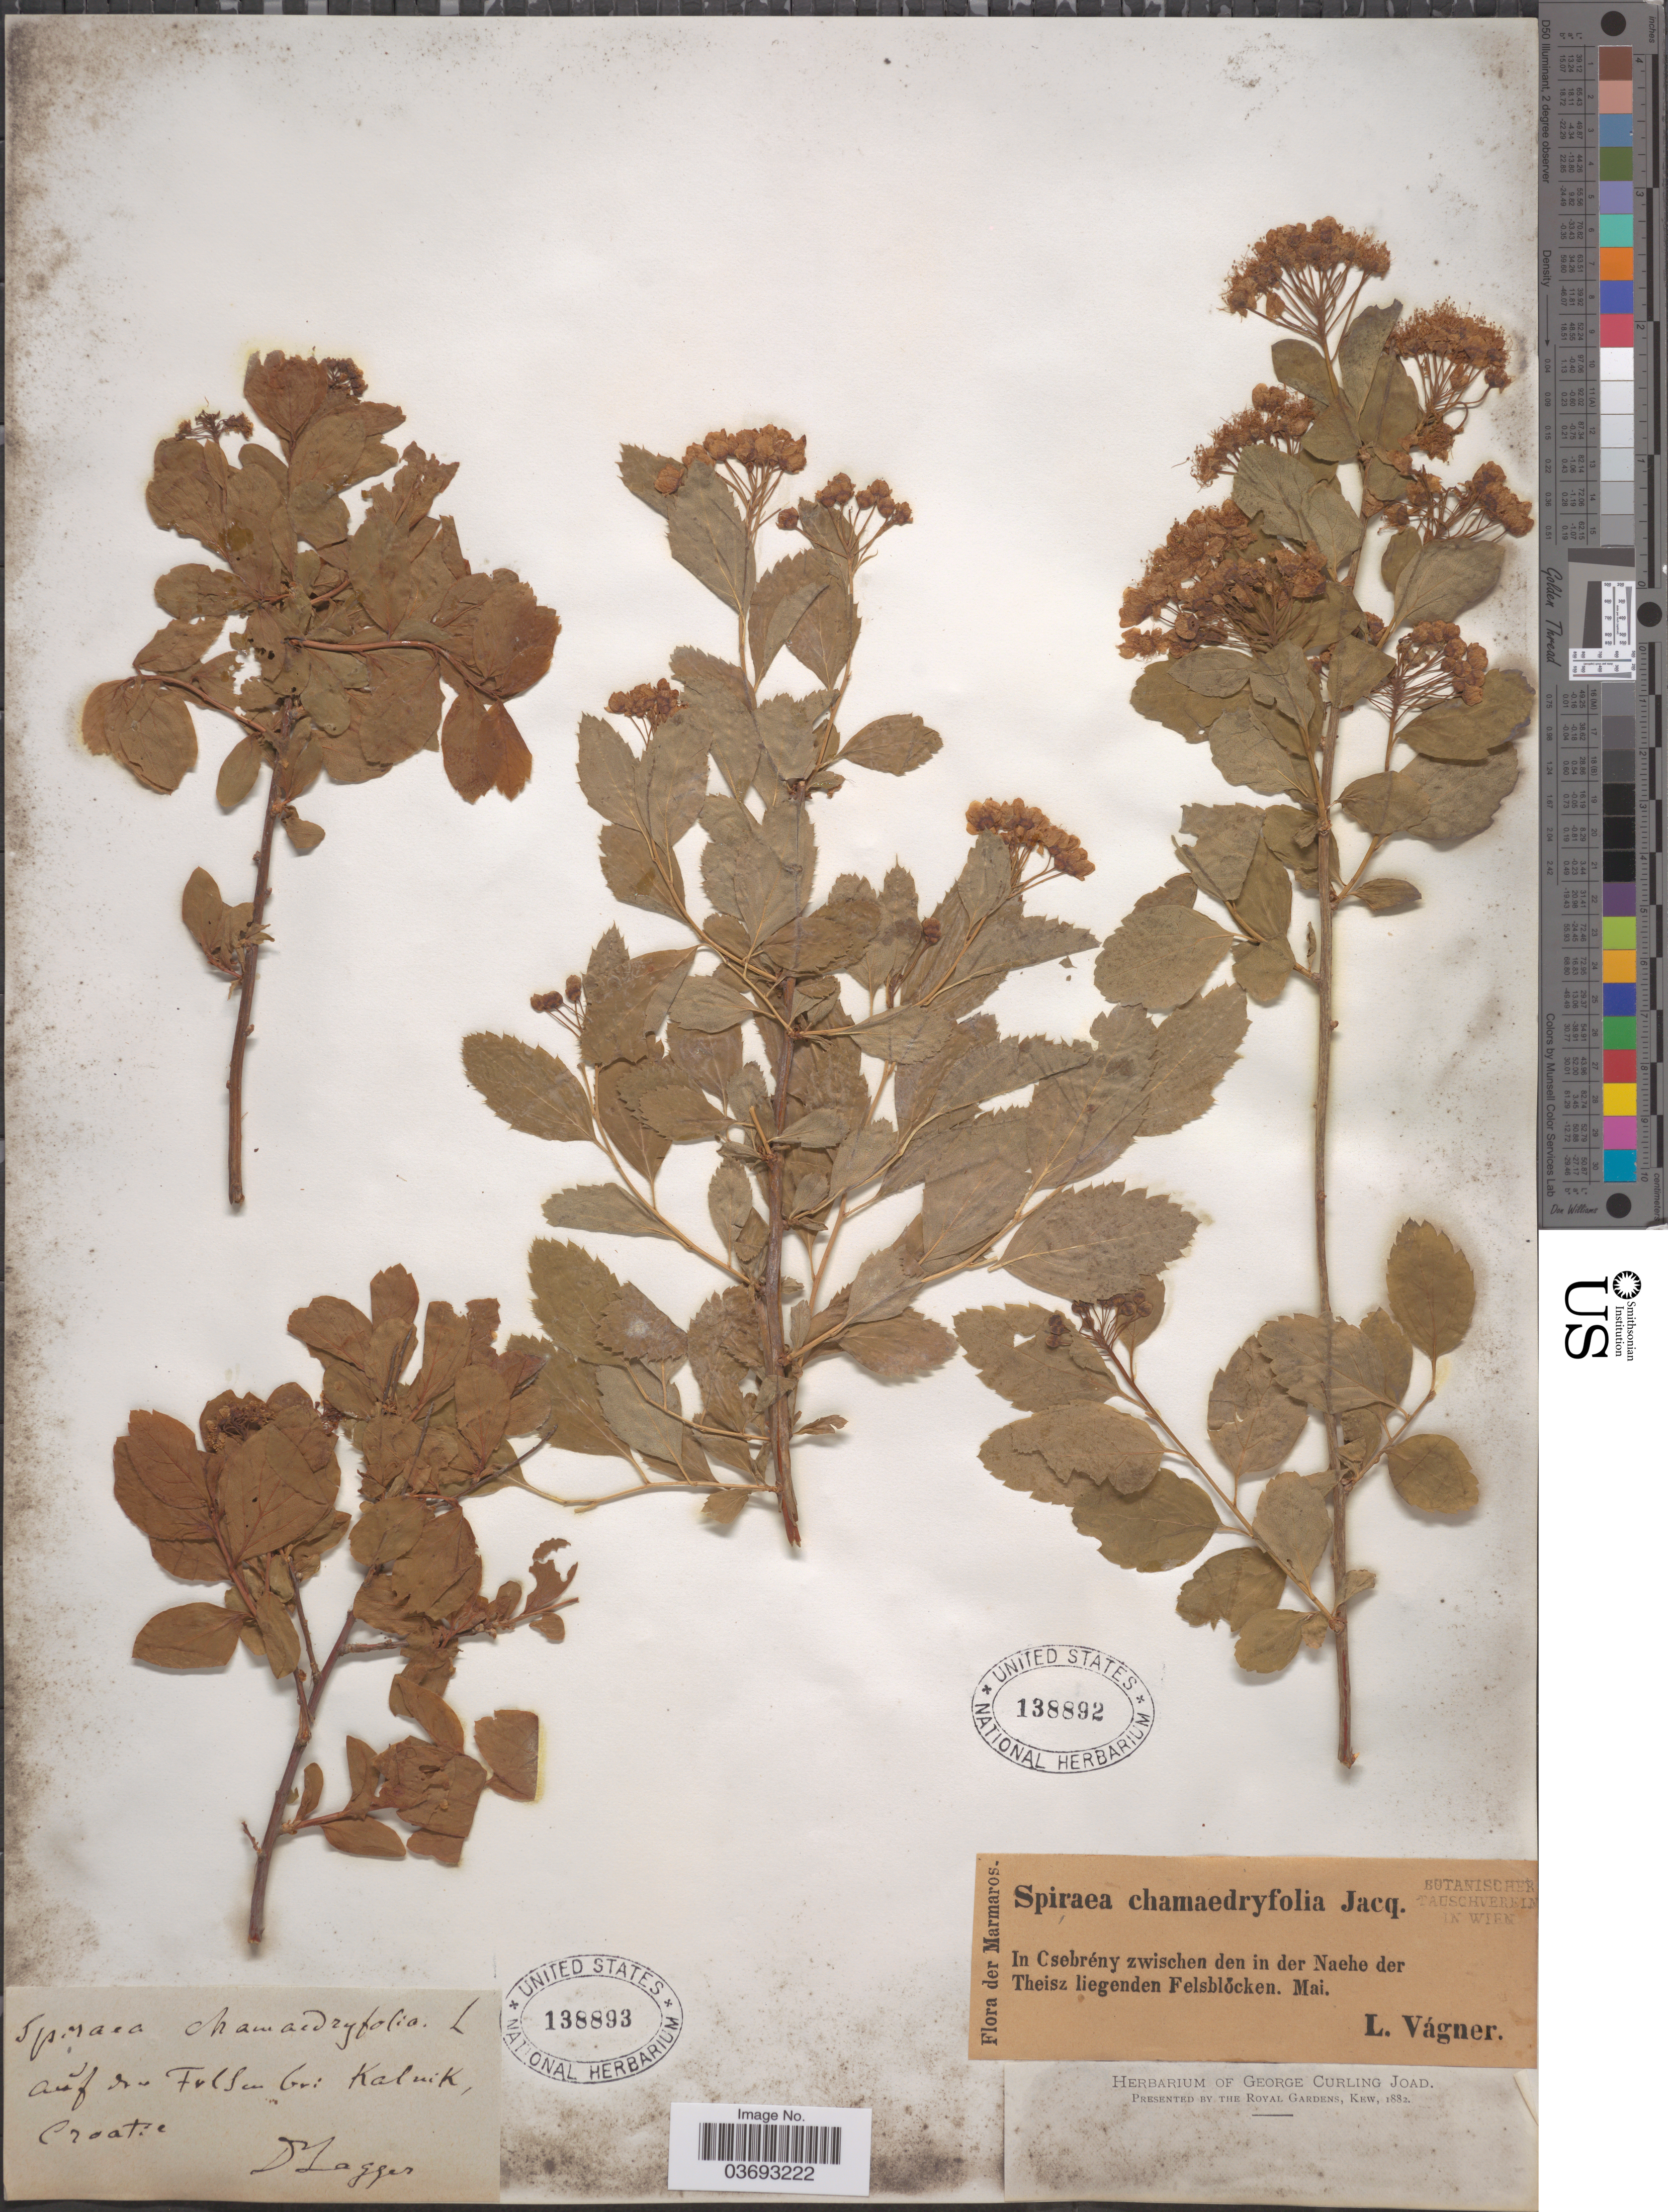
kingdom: Plantae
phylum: Tracheophyta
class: Magnoliopsida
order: Rosales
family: Rosaceae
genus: Spiraea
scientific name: Spiraea chamaedryfolia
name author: L.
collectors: L. Vagner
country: Hungary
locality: Marmaros. In Csebrény zwischen den in der Naehe der Theisz liegenden Felsblócken.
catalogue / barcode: US 138892-2